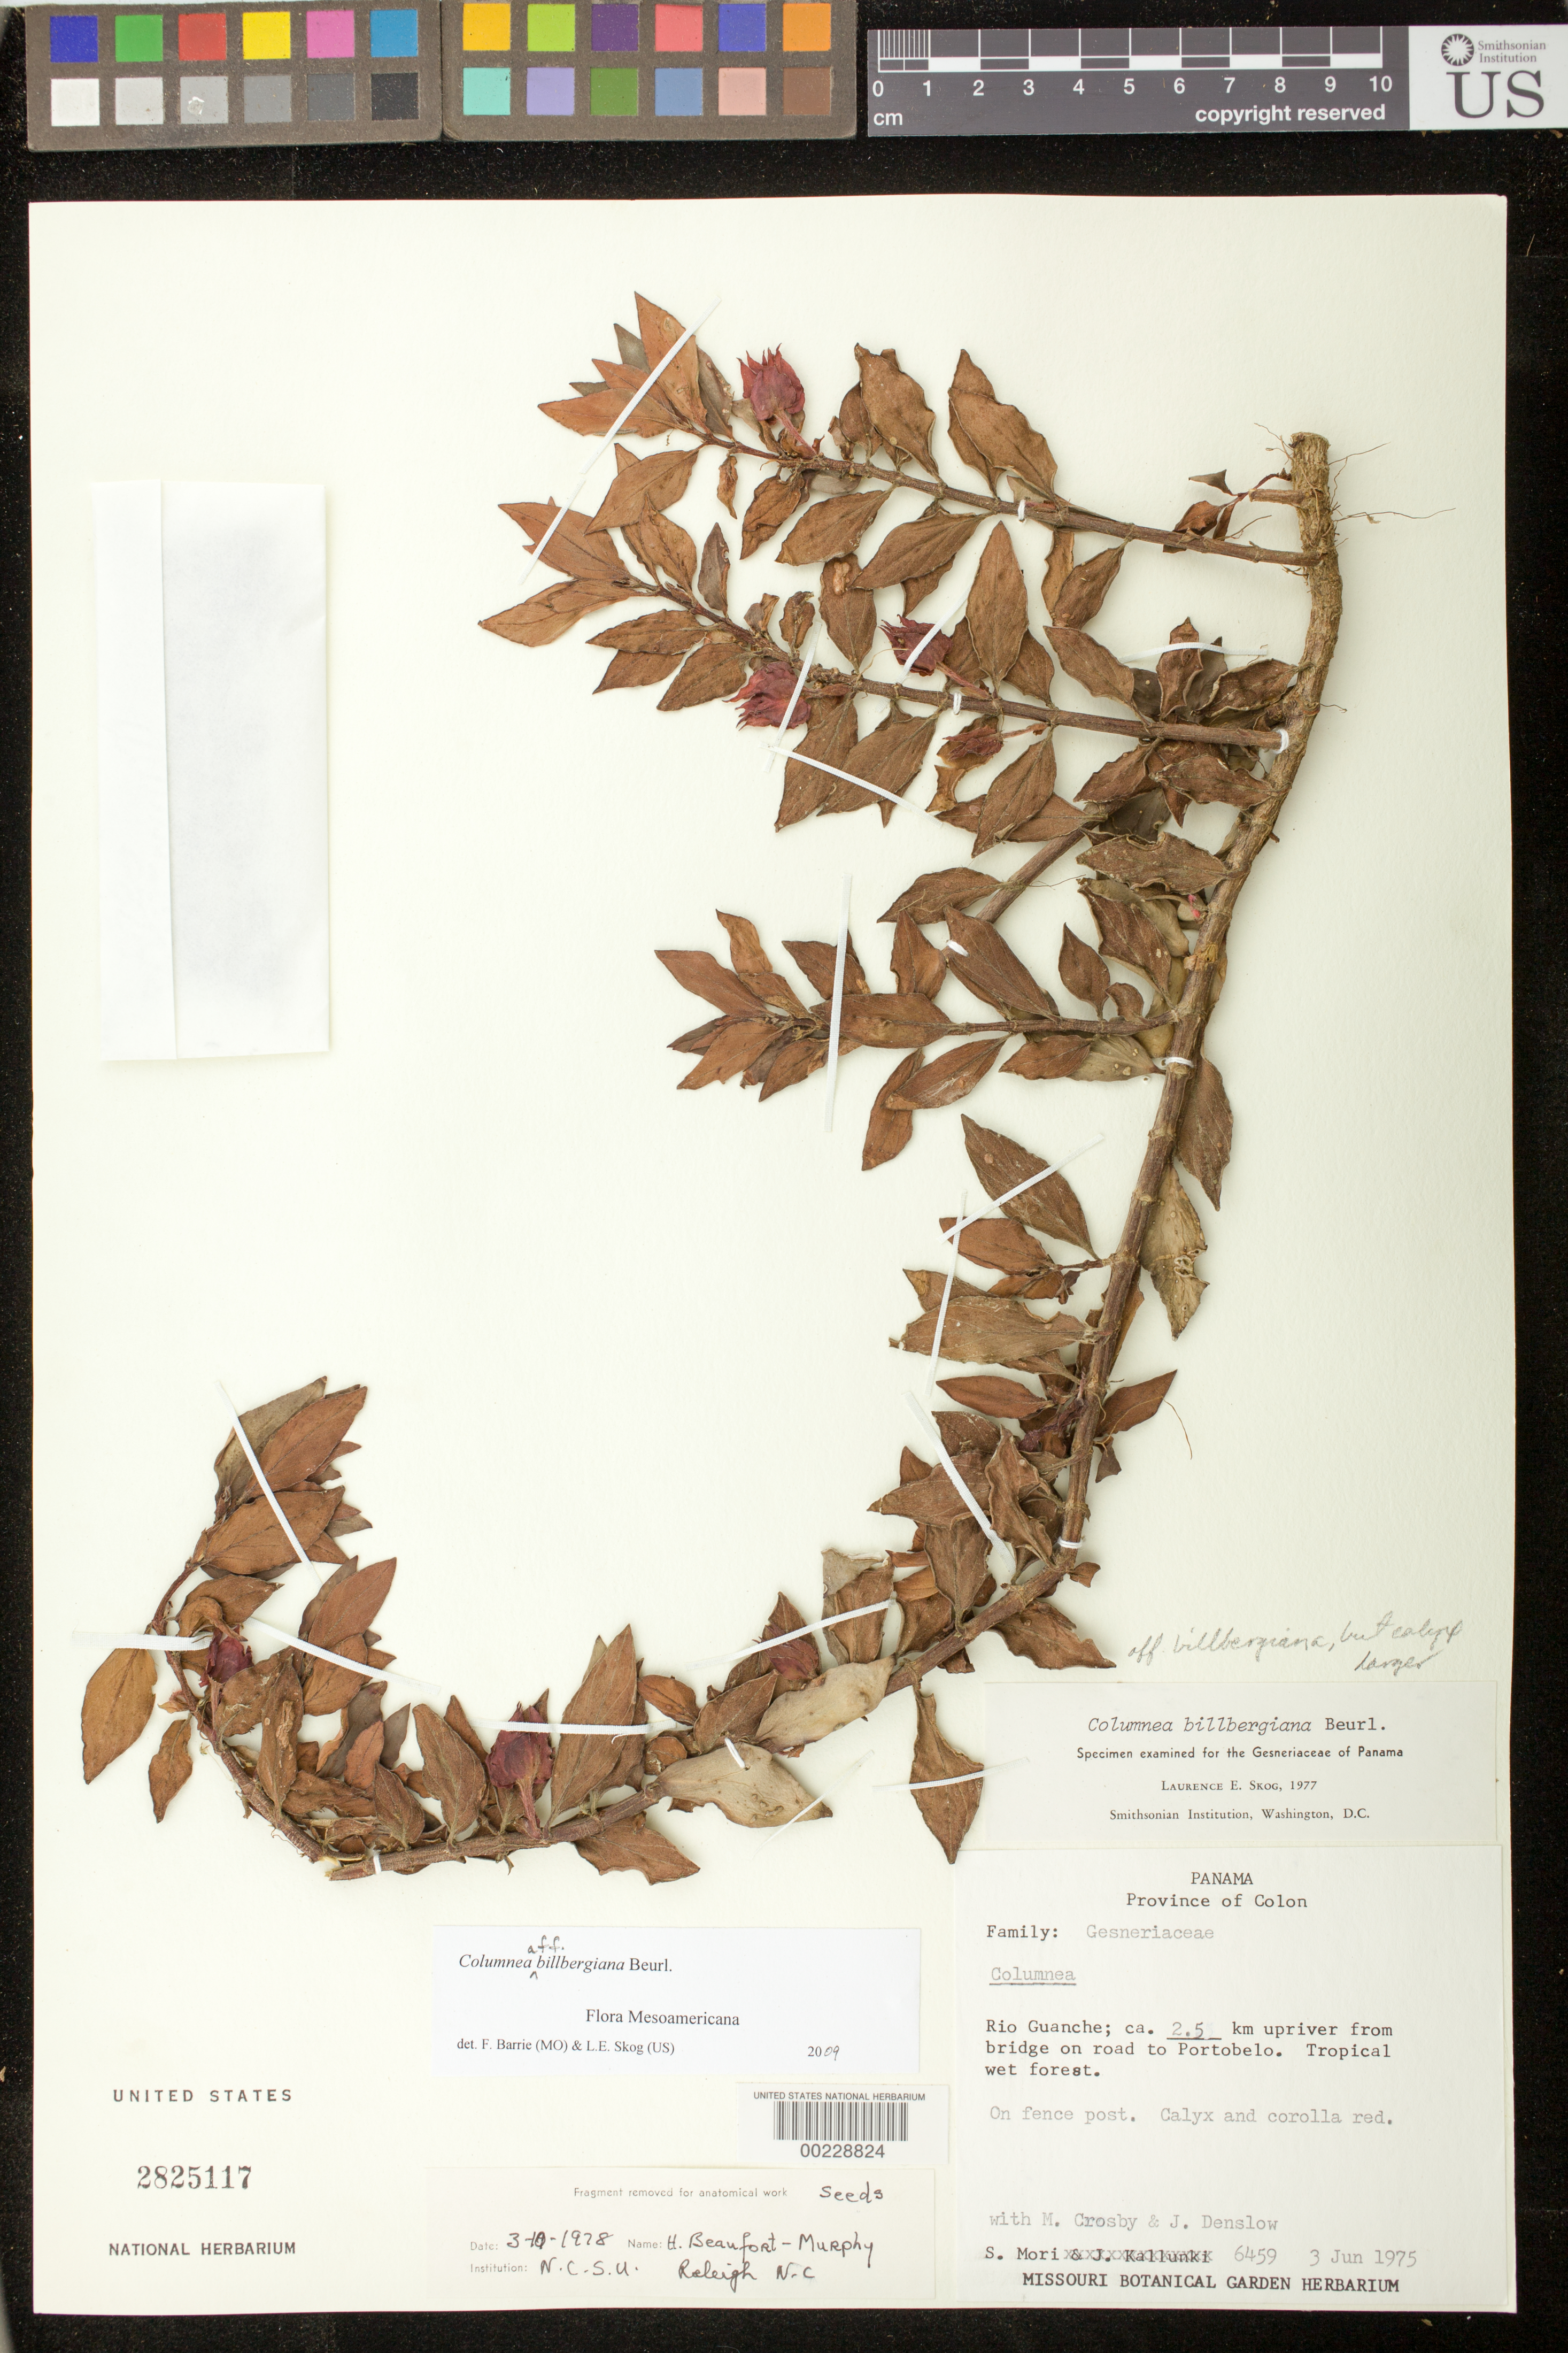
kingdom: Plantae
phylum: Tracheophyta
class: Magnoliopsida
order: Lamiales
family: Gesneriaceae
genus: Columnea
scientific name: Columnea billbergiana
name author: Beurl.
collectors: S. Mori, M. Crosby & J. Denslow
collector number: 6459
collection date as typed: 03 Jun 1975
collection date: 1975-06-03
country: Panama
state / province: Colón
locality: Rio Guanche, ca 2.5 km upriver from bridge on road to Portobelo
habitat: Tropical wet forest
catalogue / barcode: US 2825117